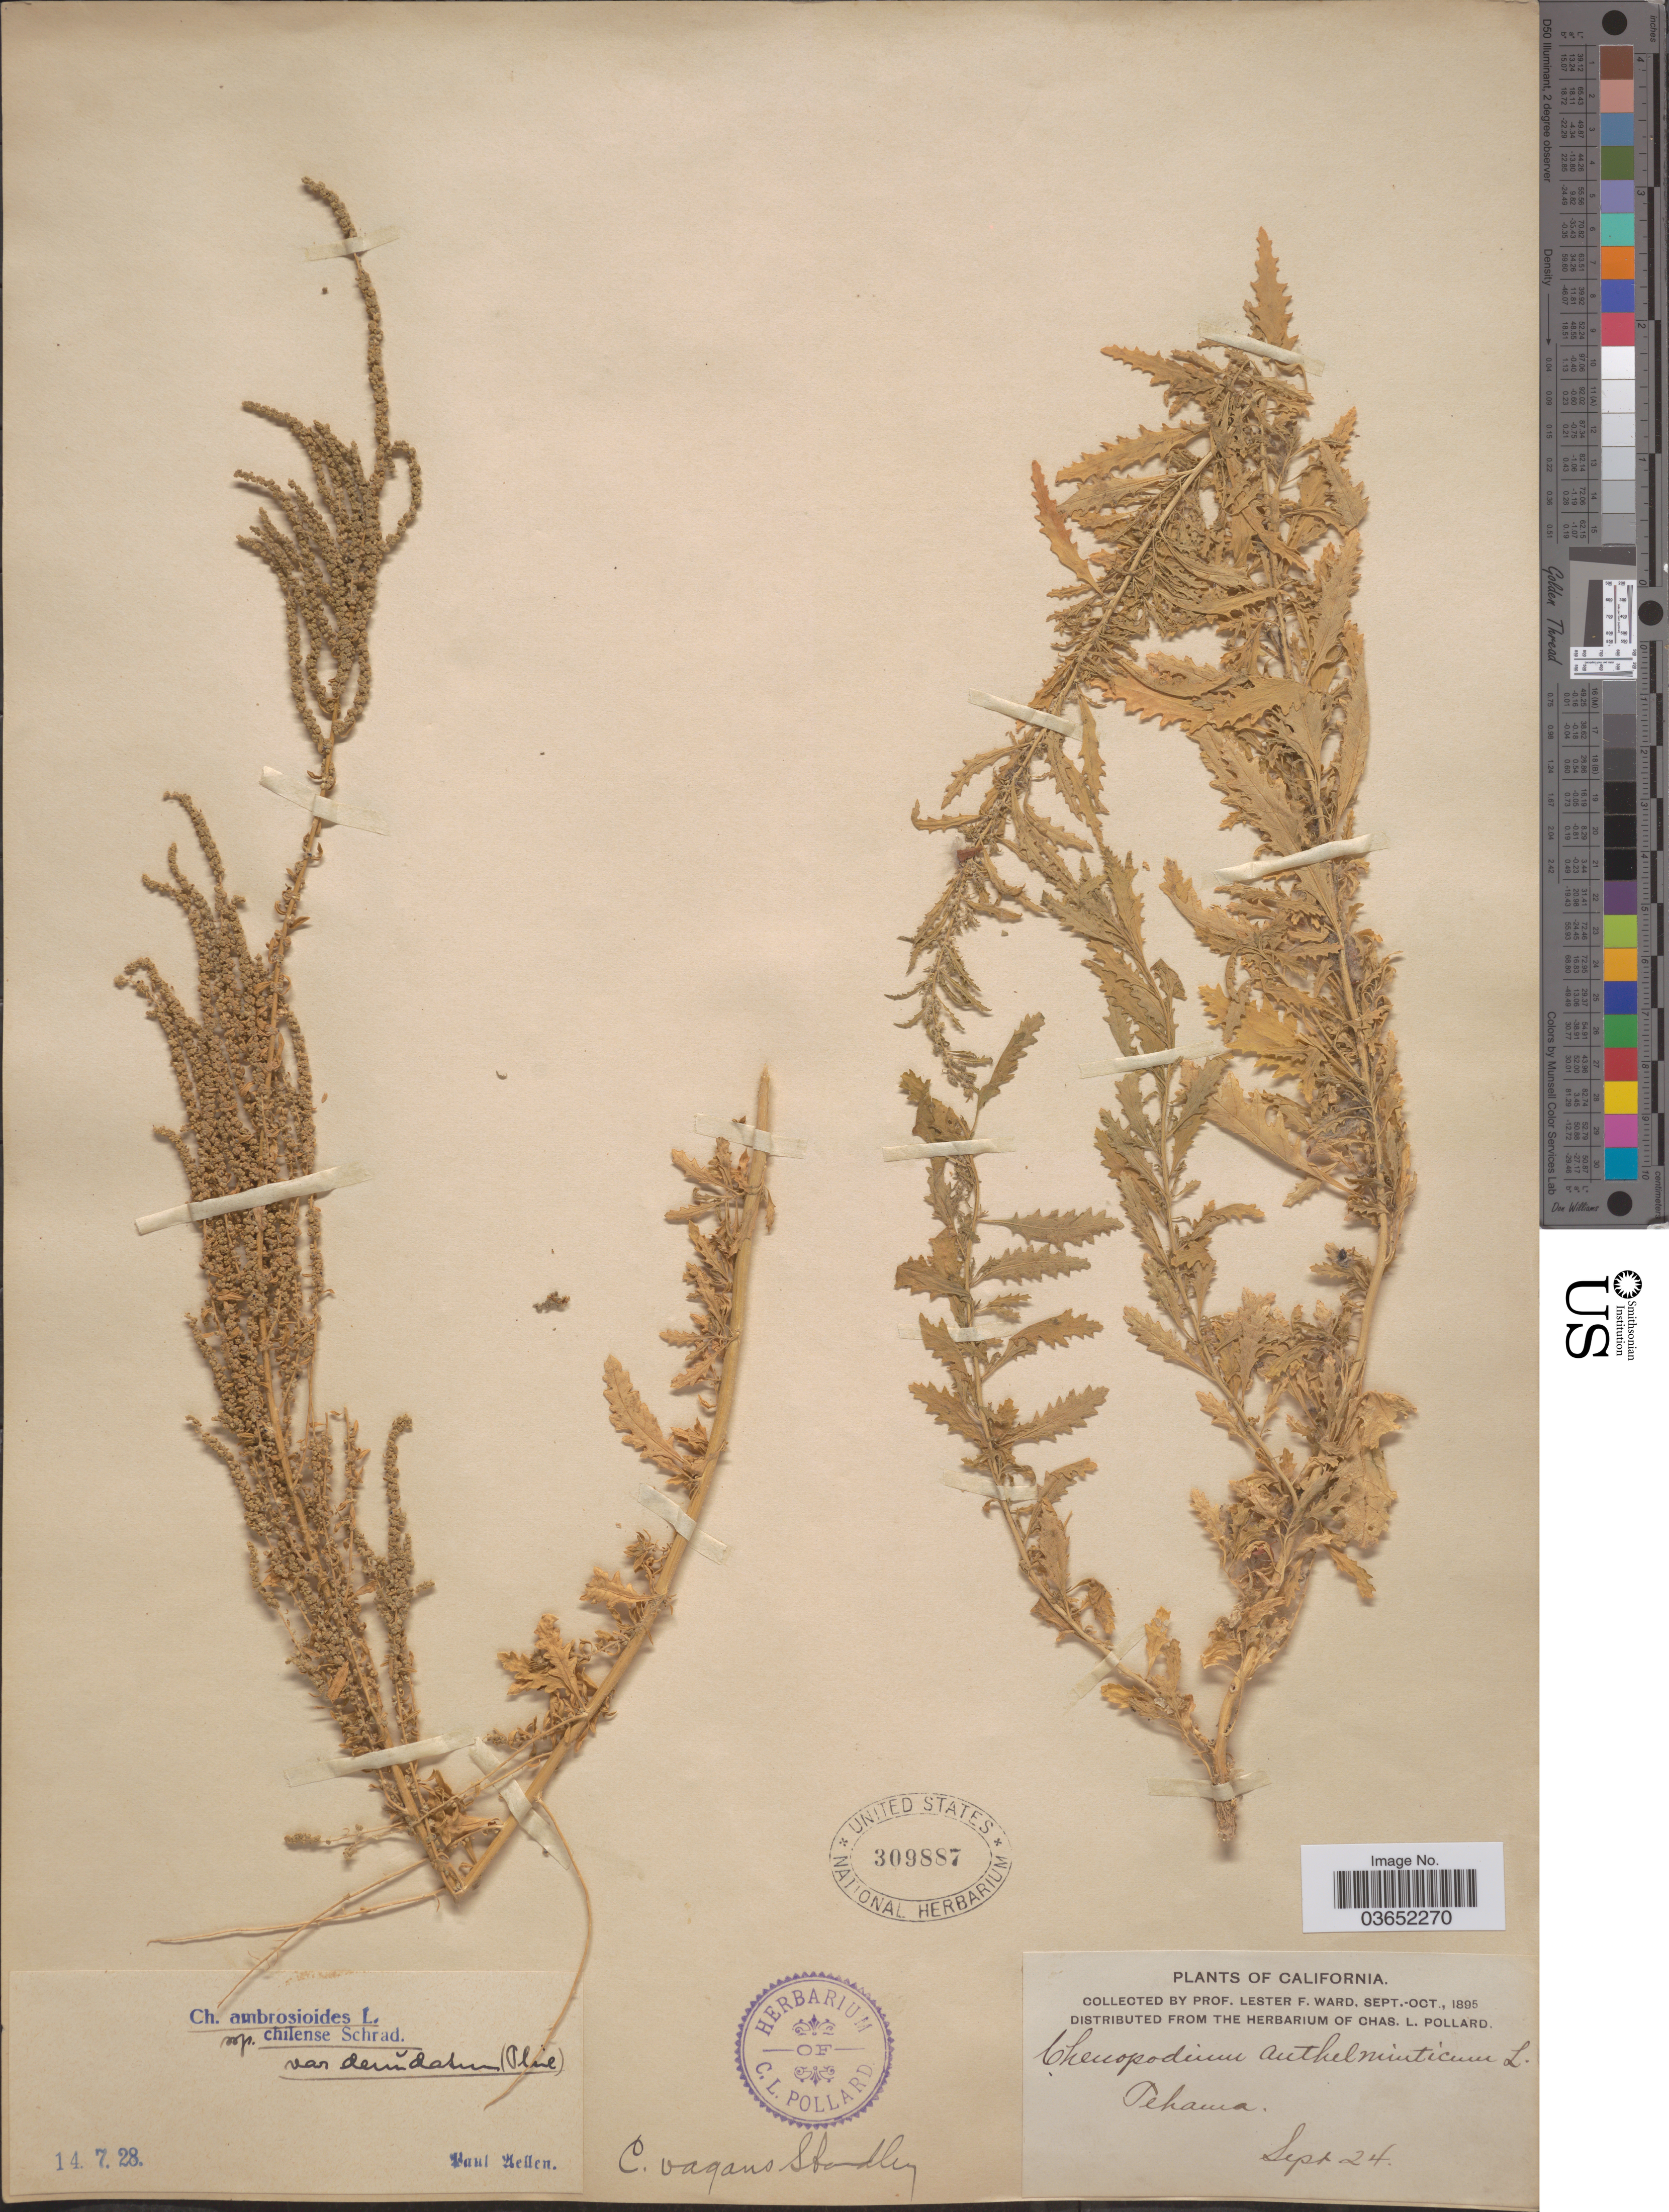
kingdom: Plantae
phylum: Tracheophyta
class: Magnoliopsida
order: Caryophyllales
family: Amaranthaceae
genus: Chenopodium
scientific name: Chenopodium ambrosioides subsp. chilense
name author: (Schrad.) Aellen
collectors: L. F. Ward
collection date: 1895-09-24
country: United States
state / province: California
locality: Tehama.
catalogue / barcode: US 309887